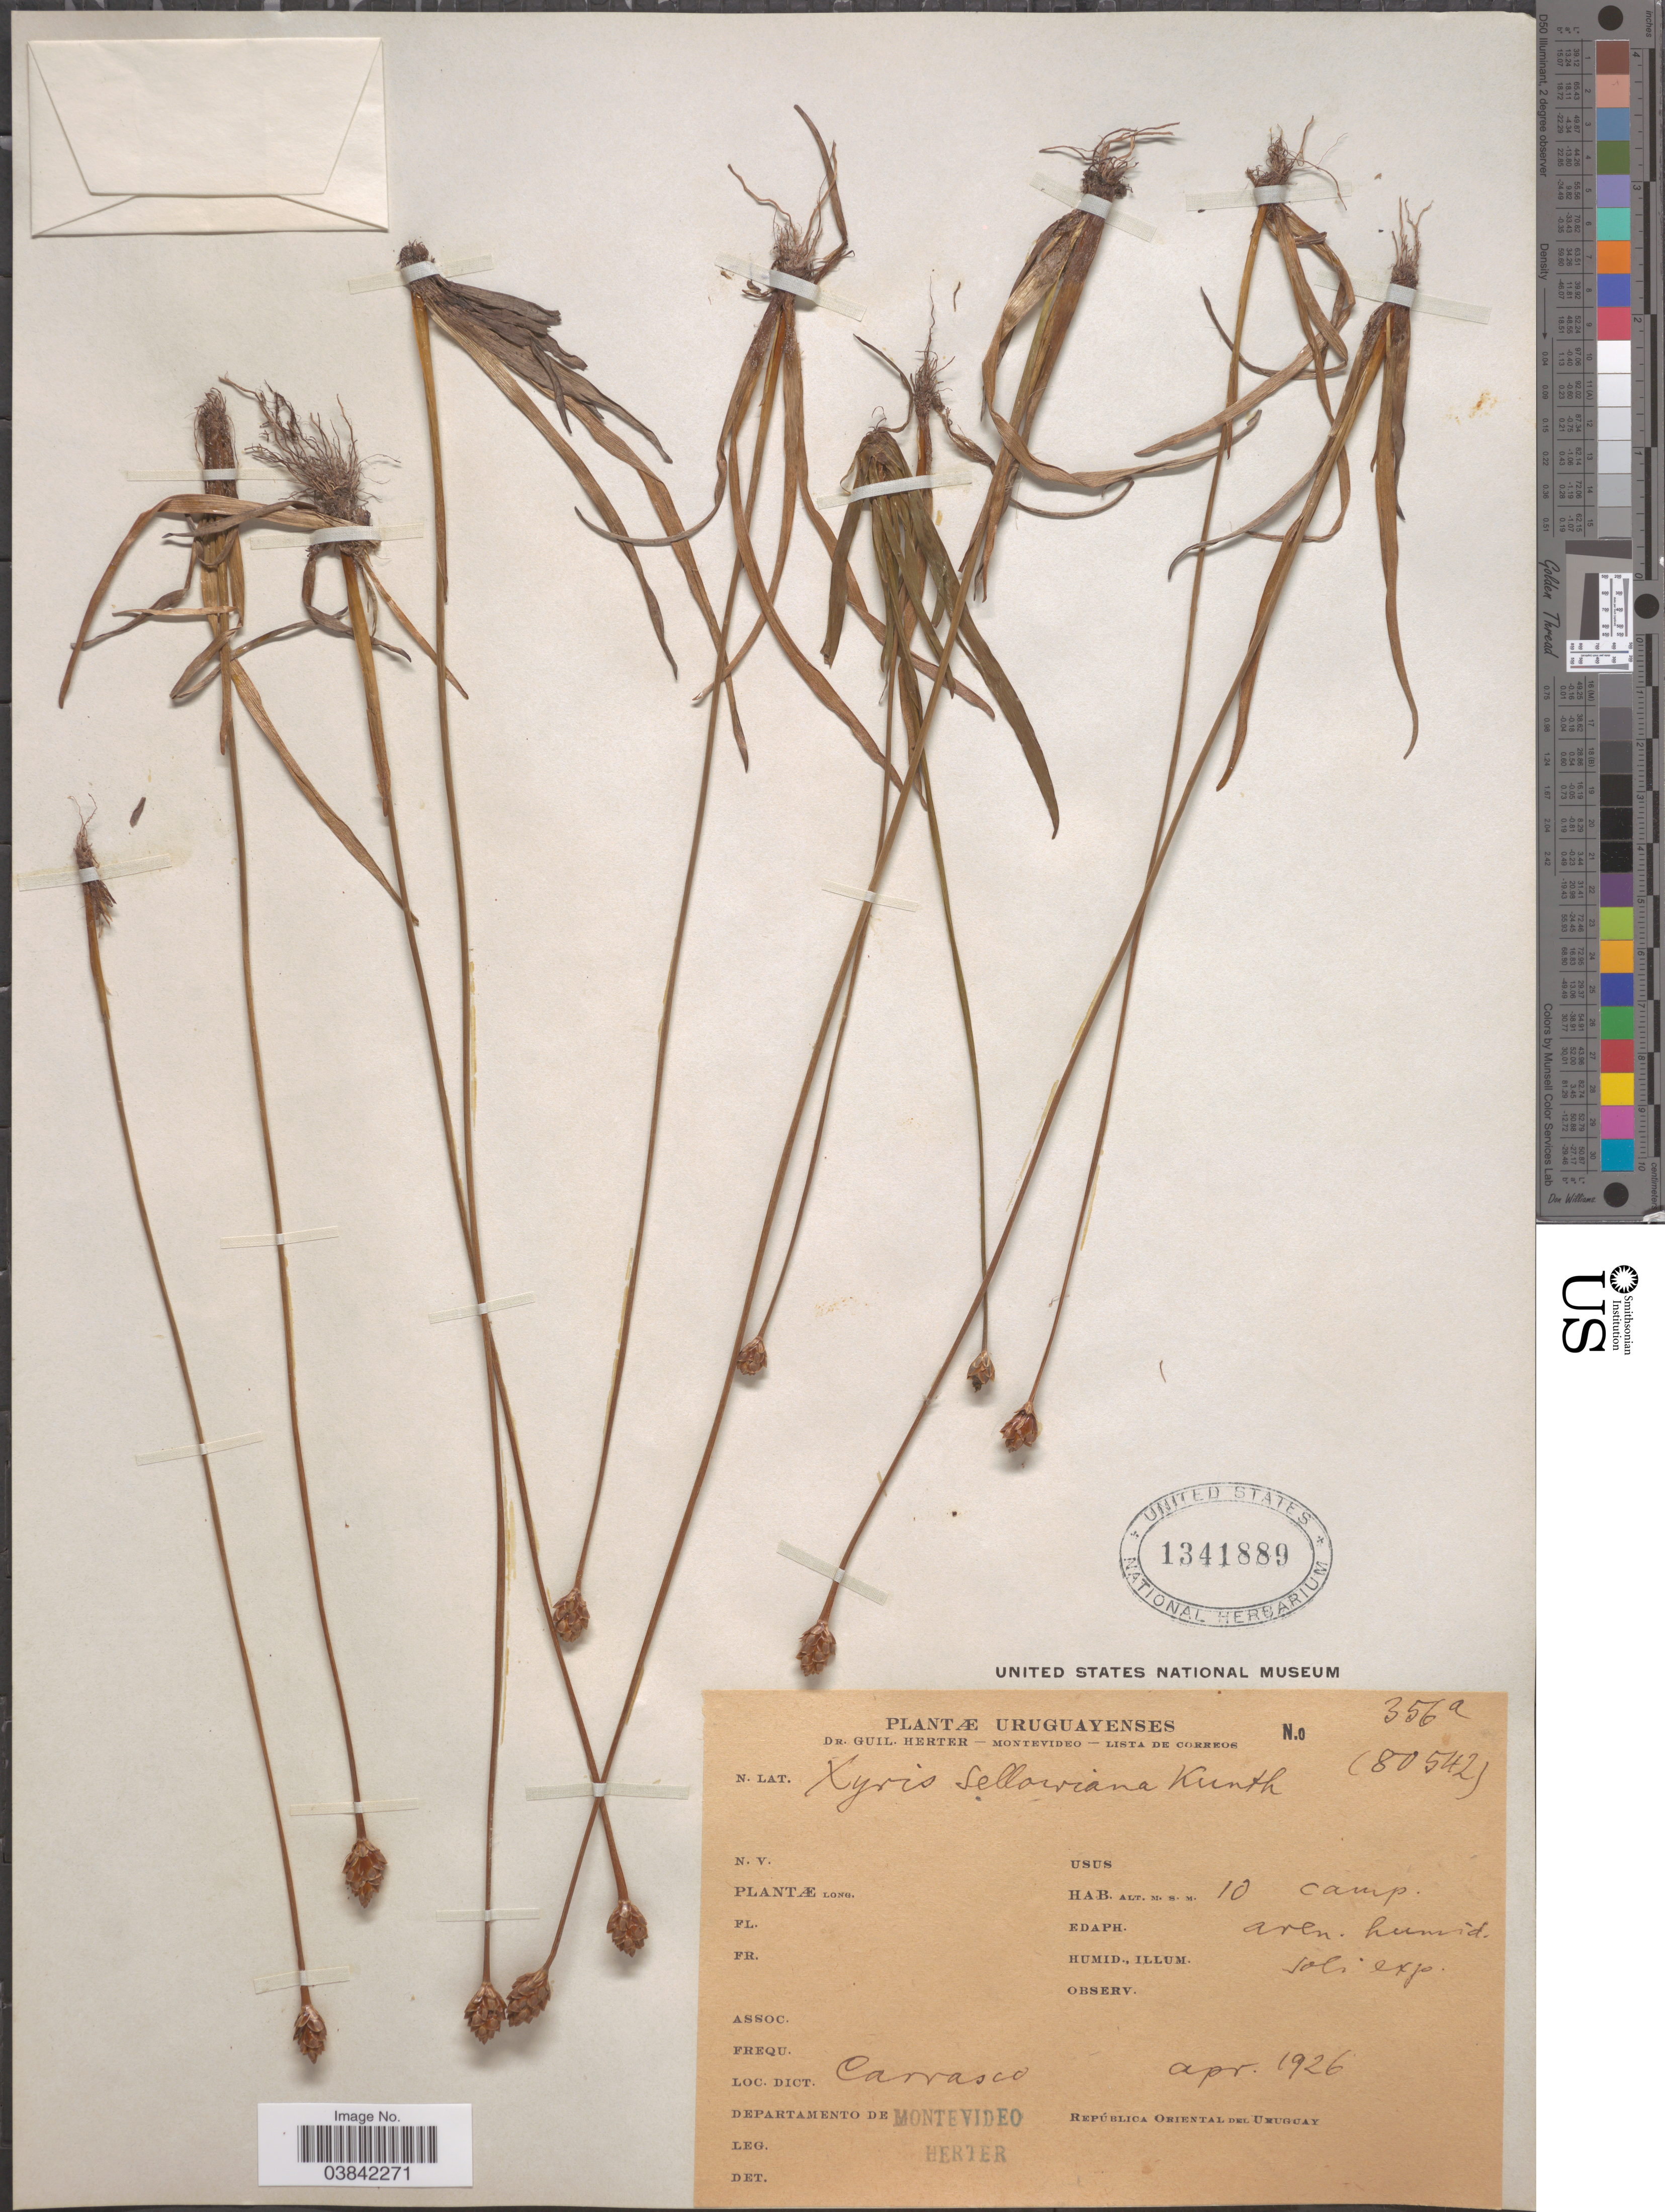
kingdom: Plantae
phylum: Tracheophyta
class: Liliopsida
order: Poales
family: Xyridaceae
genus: Xyris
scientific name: Xyris jupicai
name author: Rich.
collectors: G. Herter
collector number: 356a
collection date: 1926-04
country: Uruguay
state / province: Montevideo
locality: Dict. Carrasco. Departamento de Montevideo. República Oriental del Uruguay.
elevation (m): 10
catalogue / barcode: US 1341889